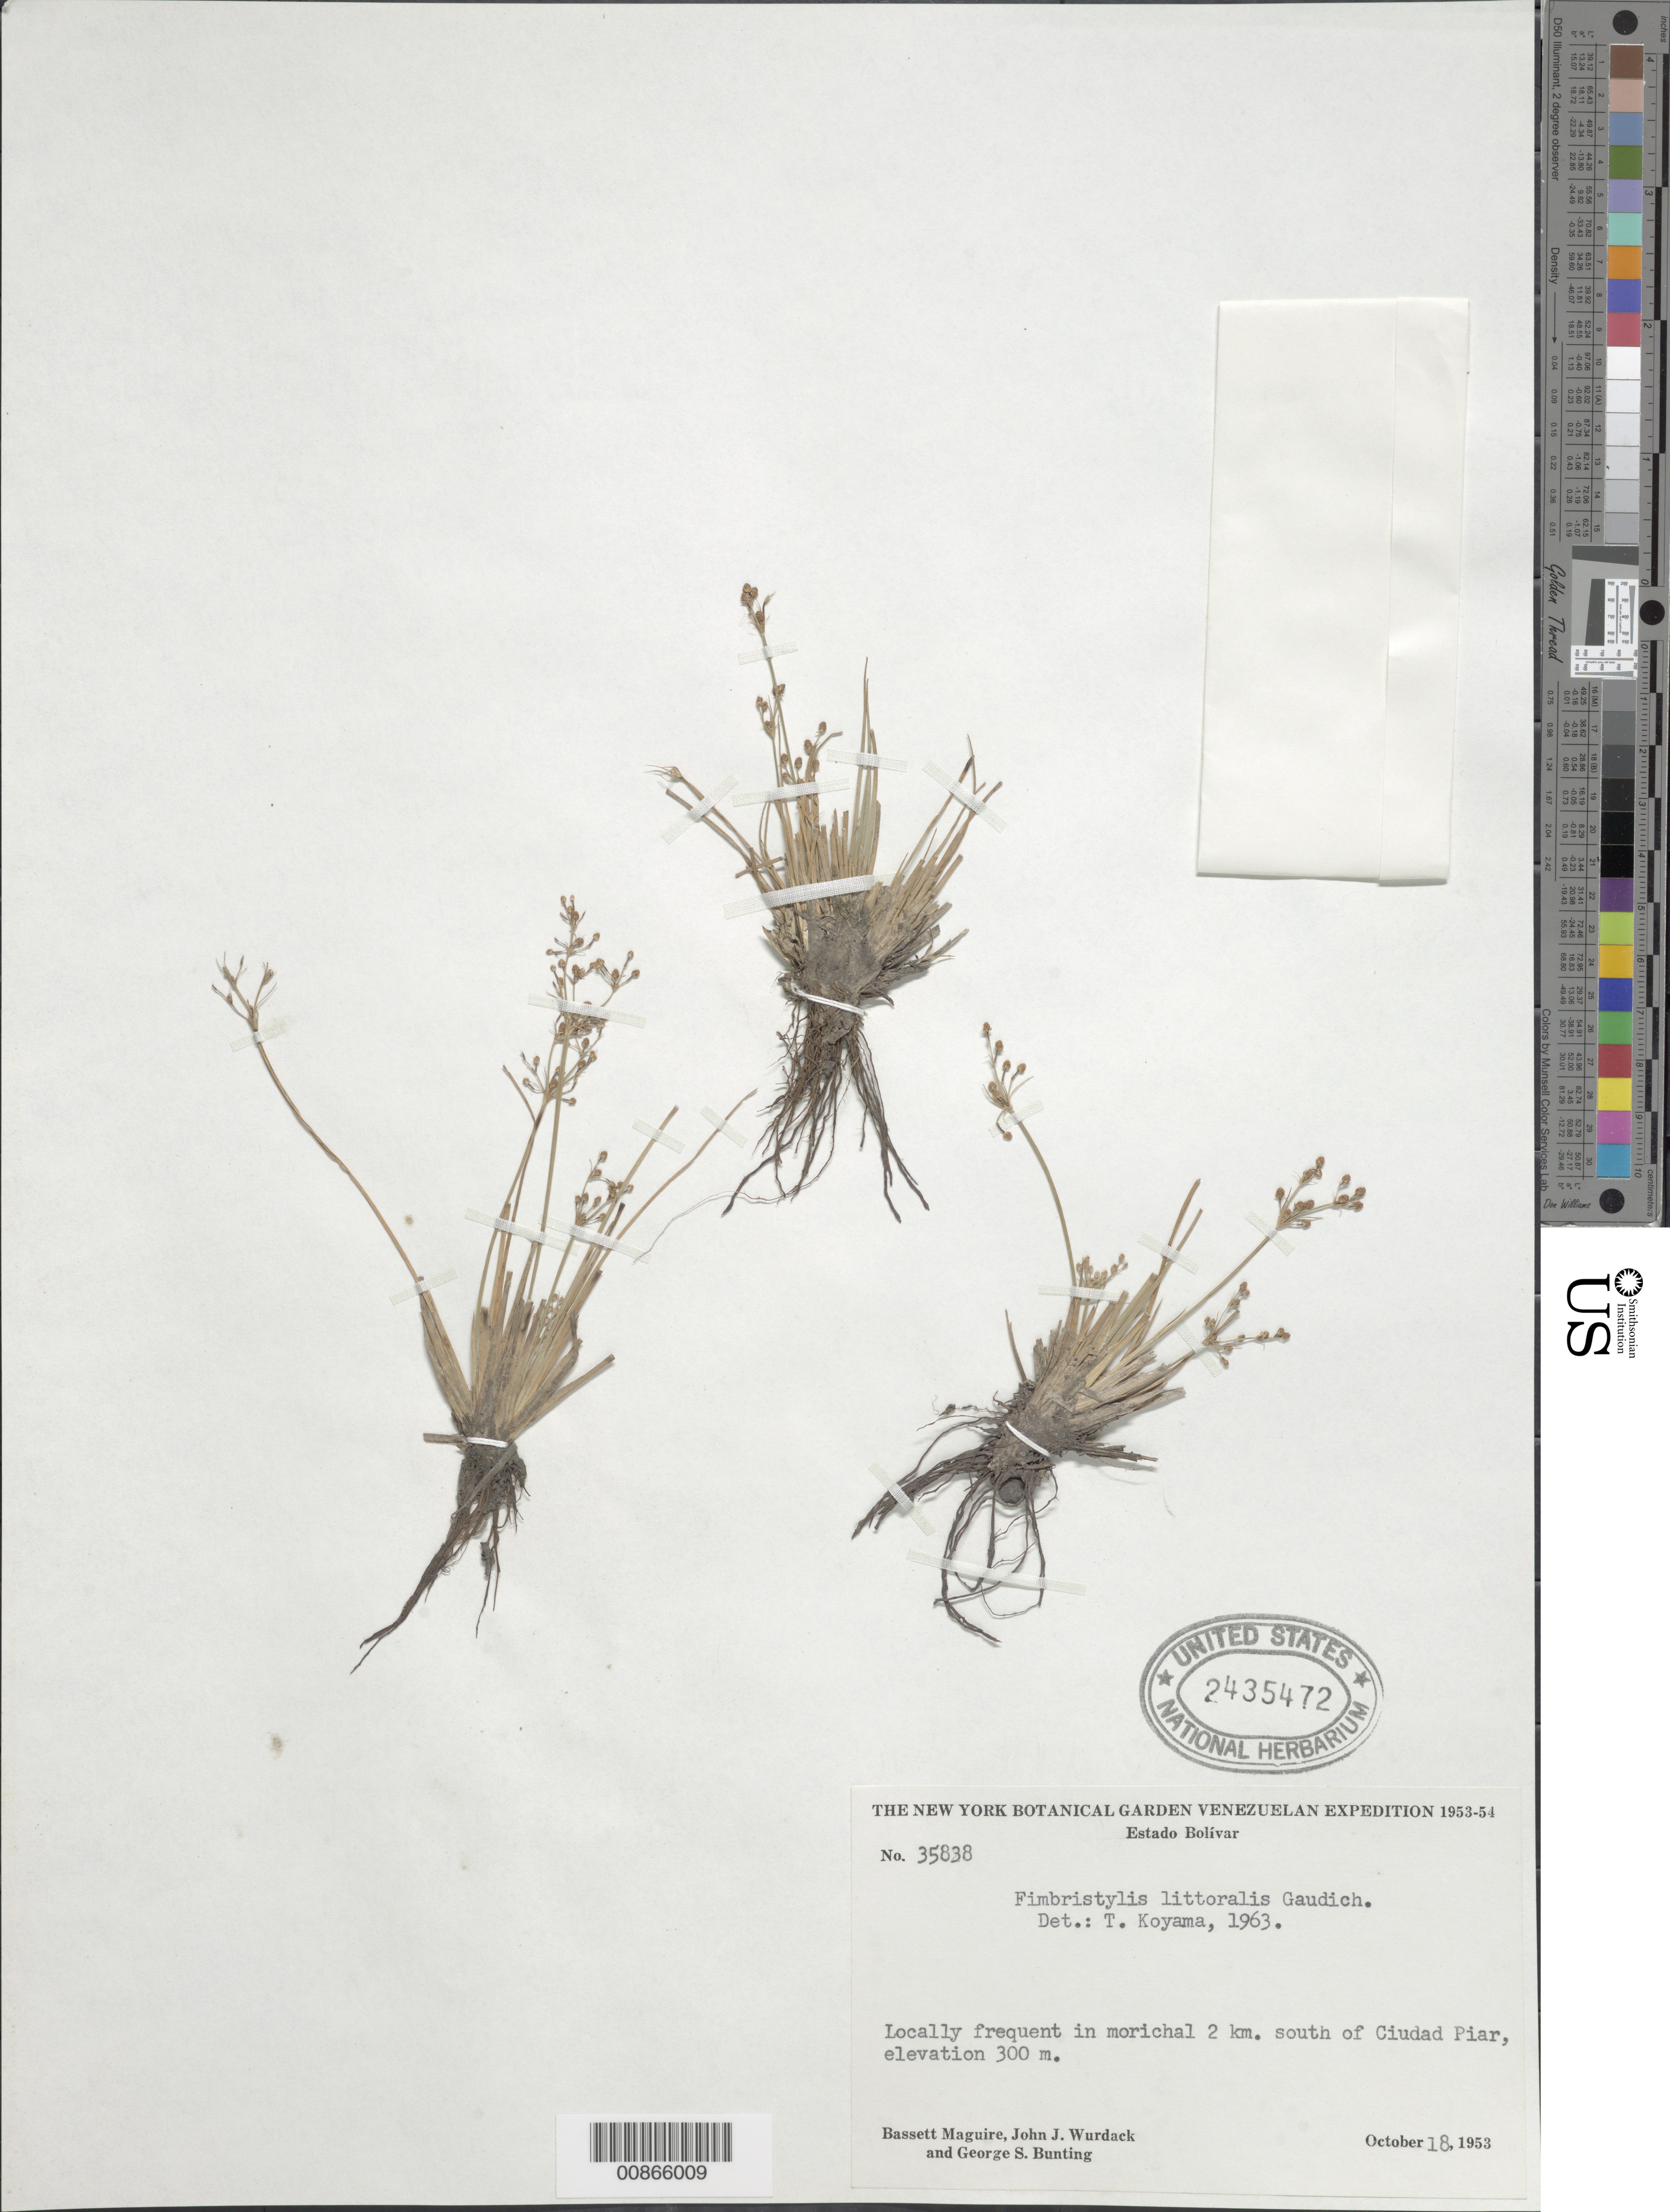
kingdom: Plantae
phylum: Tracheophyta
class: Liliopsida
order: Poales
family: Cyperaceae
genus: Fimbristylis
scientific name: Fimbristylis littoralis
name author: Gaudich.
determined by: Strong, M. T., (US), Smithsonian Institution - National Museum of Natural History (UNITED STATES)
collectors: B. Maguire, J. J. Wurdack & G. S. Bunting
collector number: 35838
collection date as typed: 18-Oct-53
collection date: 1953-10-18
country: Venezuela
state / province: Bolívar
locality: Ciudad Piar, 2 km S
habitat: Morichal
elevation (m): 300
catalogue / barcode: US 2435472